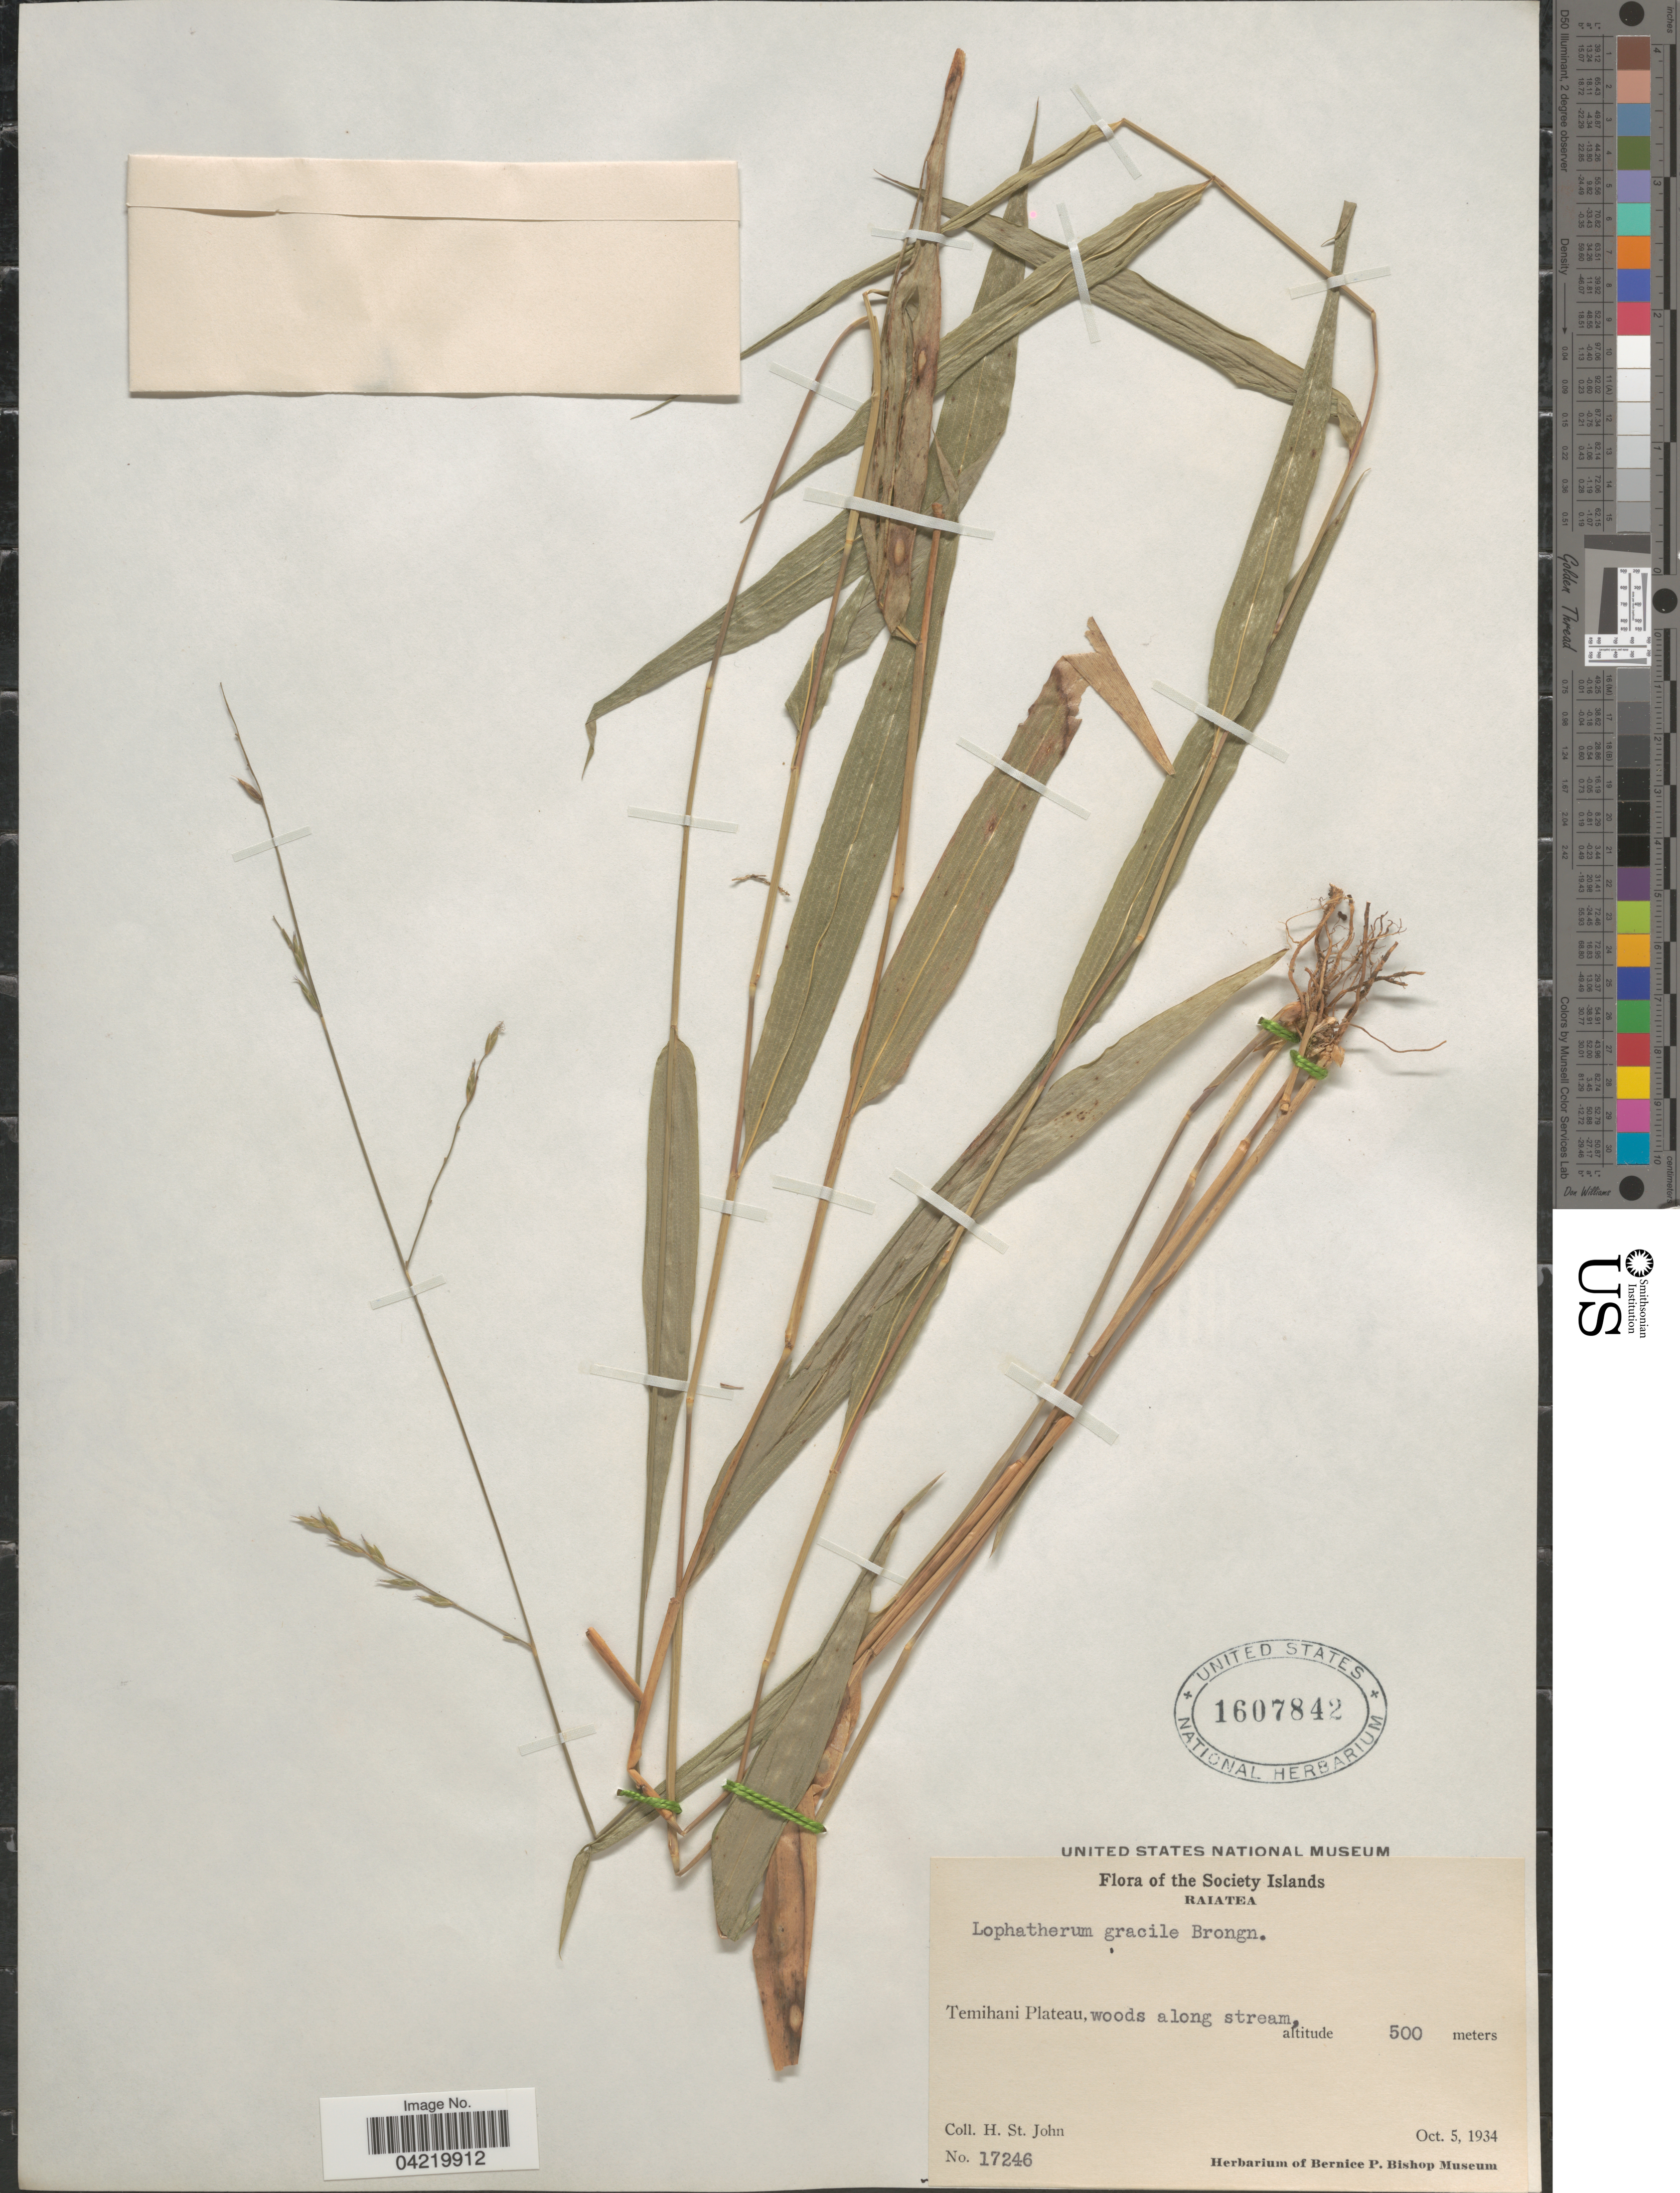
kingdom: Plantae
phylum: Tracheophyta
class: Liliopsida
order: Poales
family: Poaceae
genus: Lophatherum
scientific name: Lophatherum gracile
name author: Brongn.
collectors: H. St. John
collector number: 17246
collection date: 1934-10-05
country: French Polynesia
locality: Society Islands. Raiatea. Temihani Plateau, woods along stream.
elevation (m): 500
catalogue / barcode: US 1607842